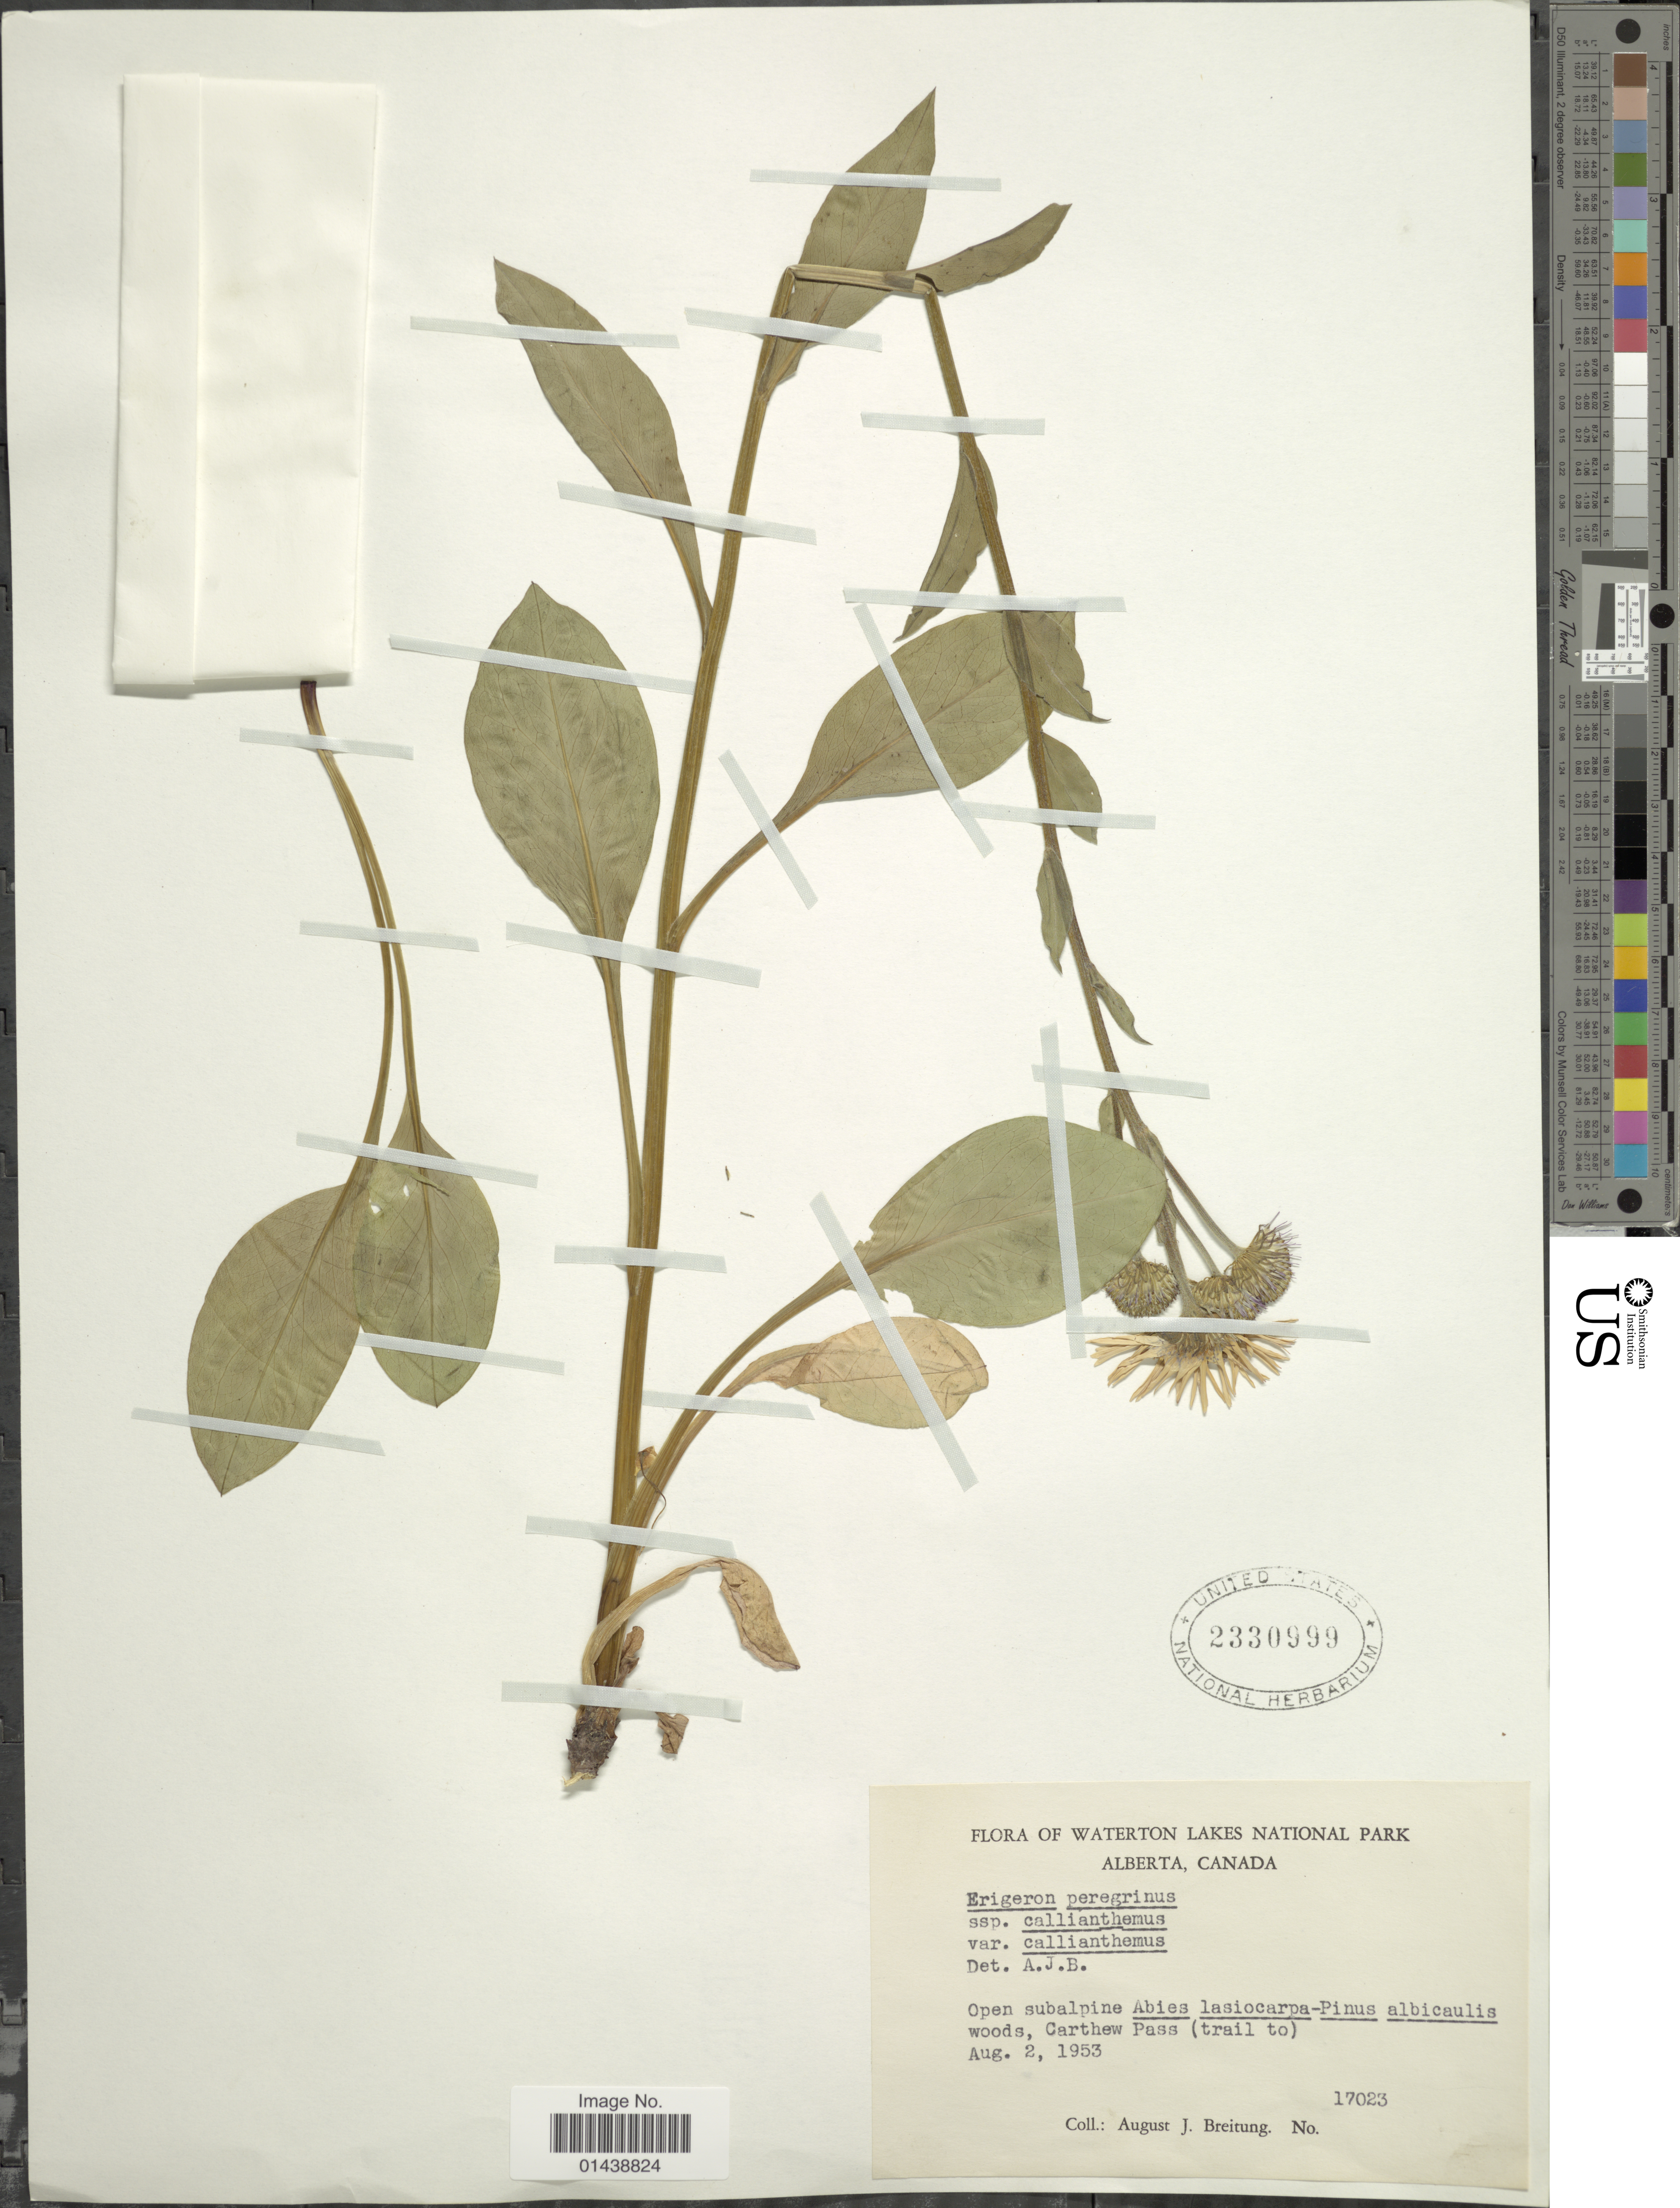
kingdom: Plantae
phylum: Tracheophyta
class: Magnoliopsida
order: Asterales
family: Asteraceae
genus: Erigeron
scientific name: Erigeron peregrinus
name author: (Banks ex Pursh) Greene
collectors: A. Breitung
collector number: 17023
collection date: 1953-08-02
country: Canada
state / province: Alberta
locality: Waterton Lakes National Park. Carthew Pass (trail to)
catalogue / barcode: US 2330999